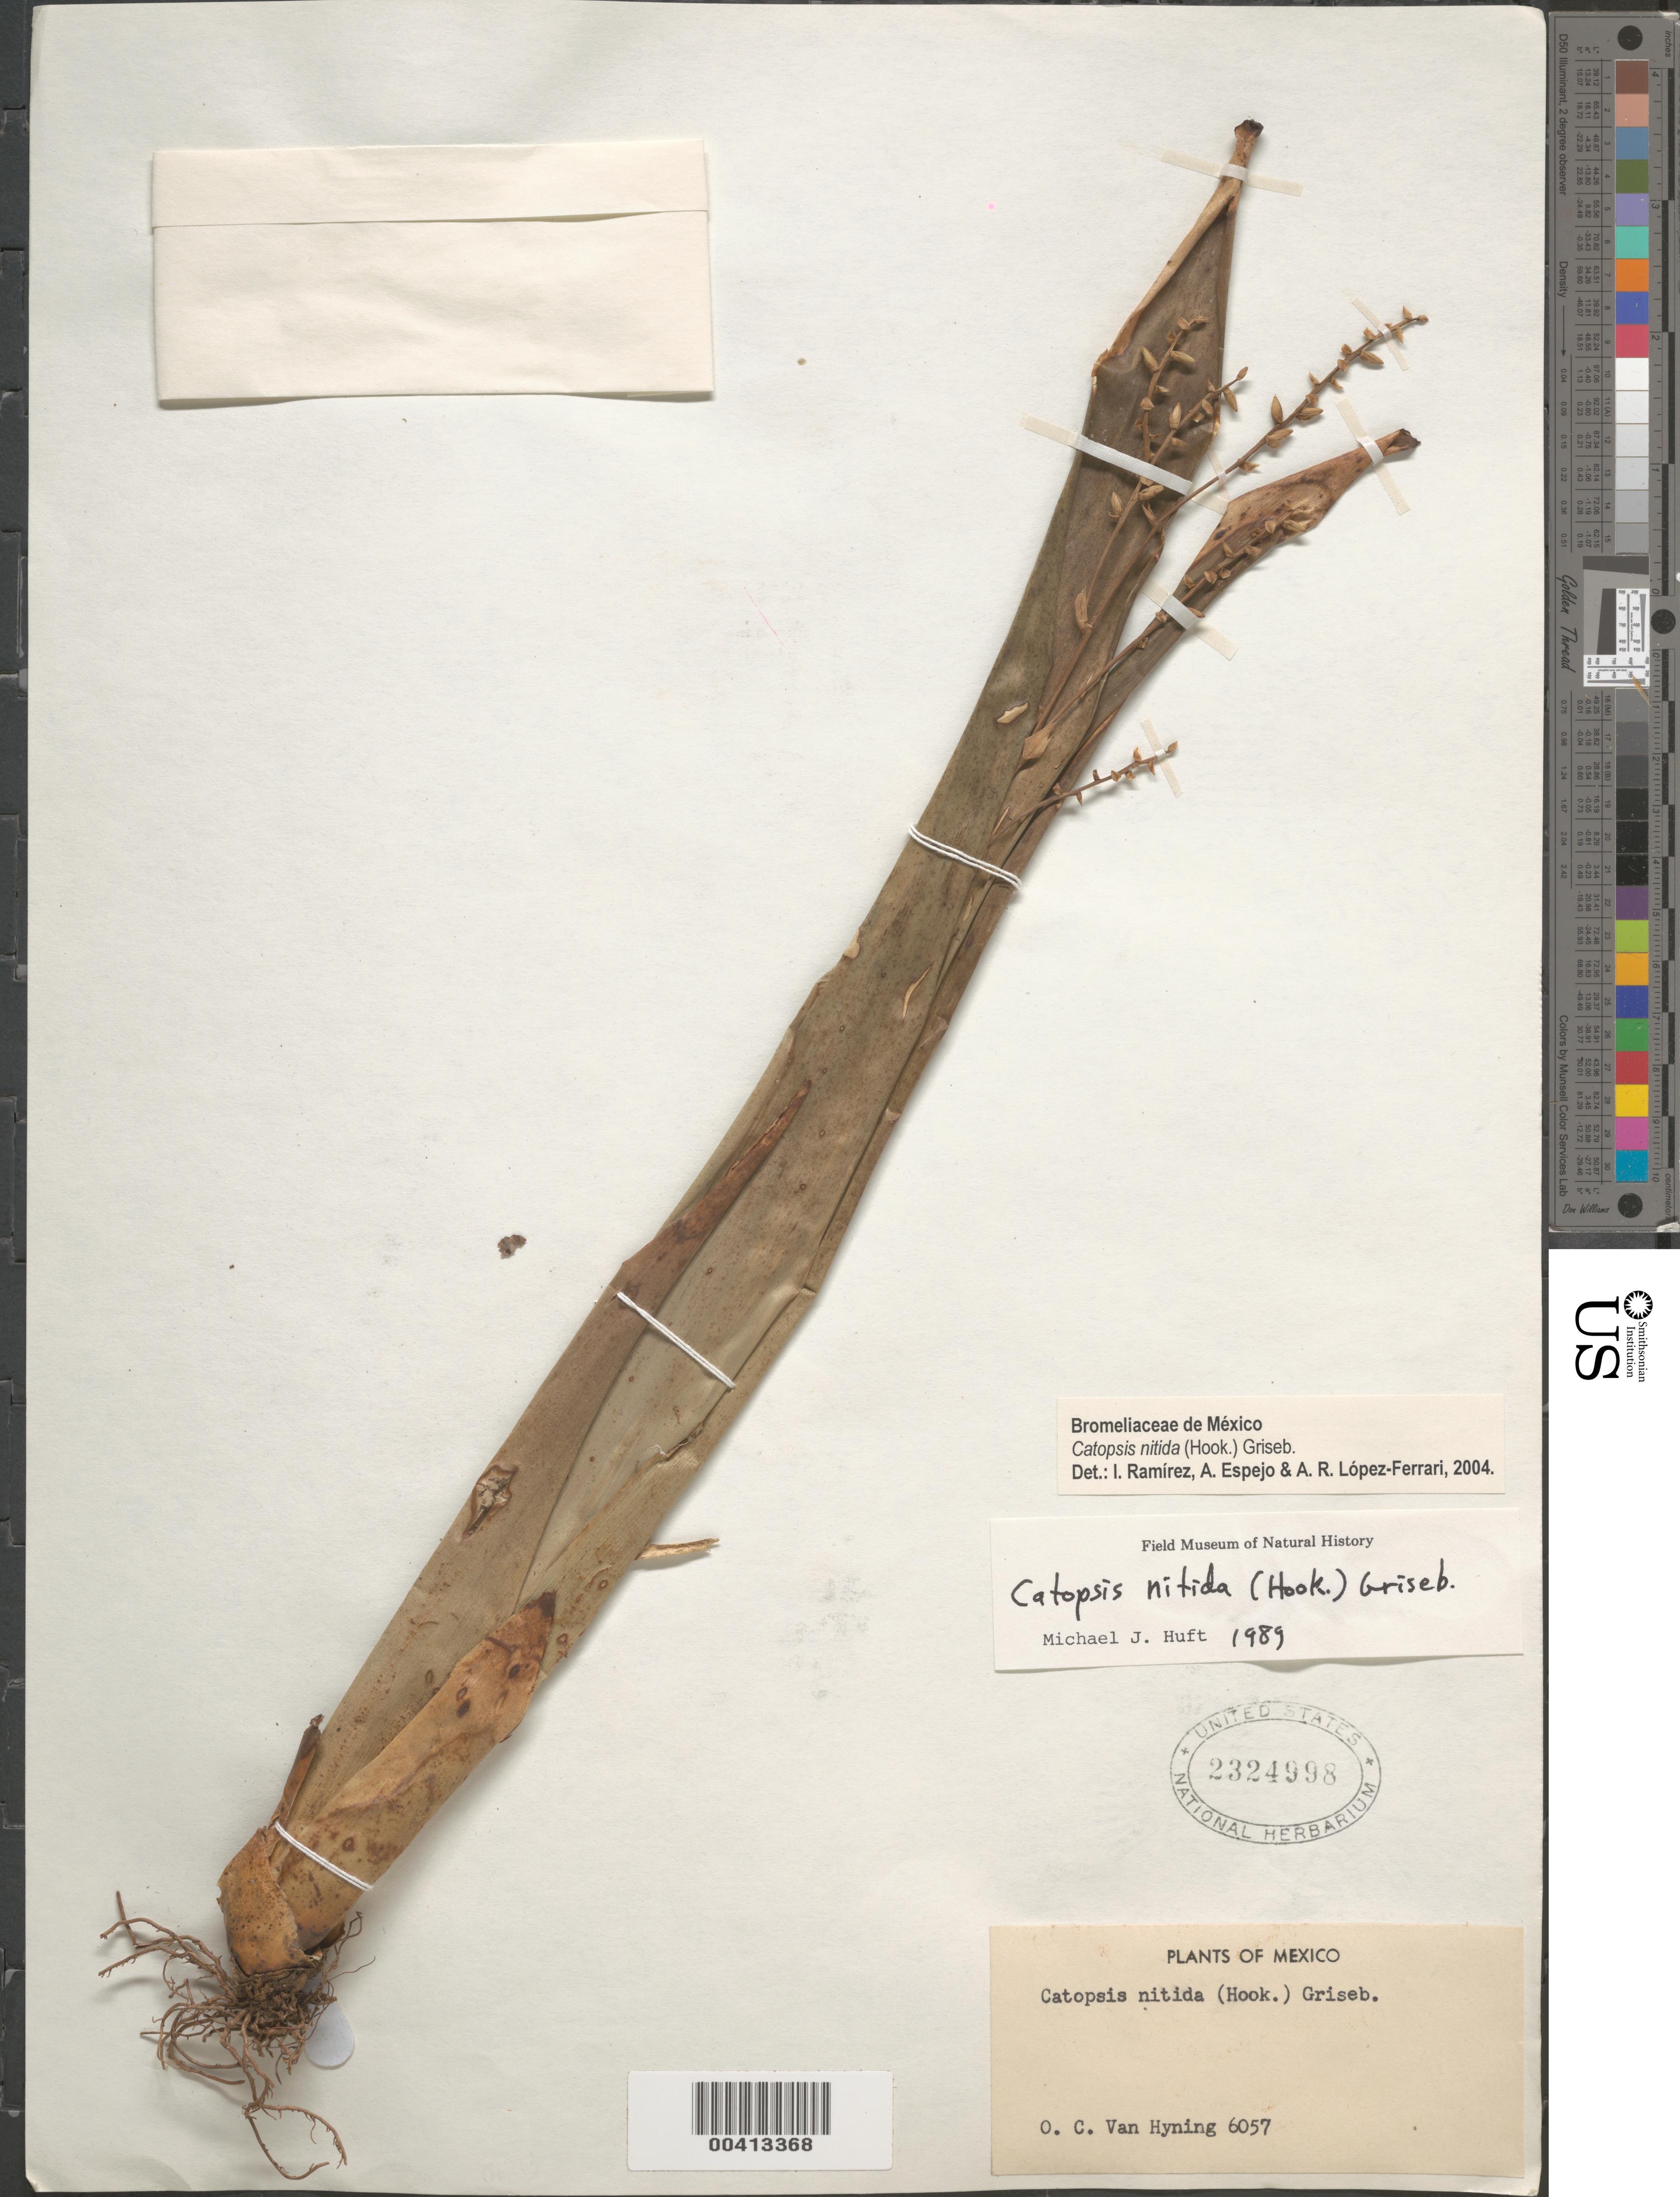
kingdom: Plantae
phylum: Tracheophyta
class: Liliopsida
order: Poales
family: Bromeliaceae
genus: Catopsis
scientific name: Catopsis nitida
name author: (Hook.) Griseb.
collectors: O. Van Hyning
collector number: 6057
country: Mexico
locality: E of Monserrat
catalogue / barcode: US 2324998